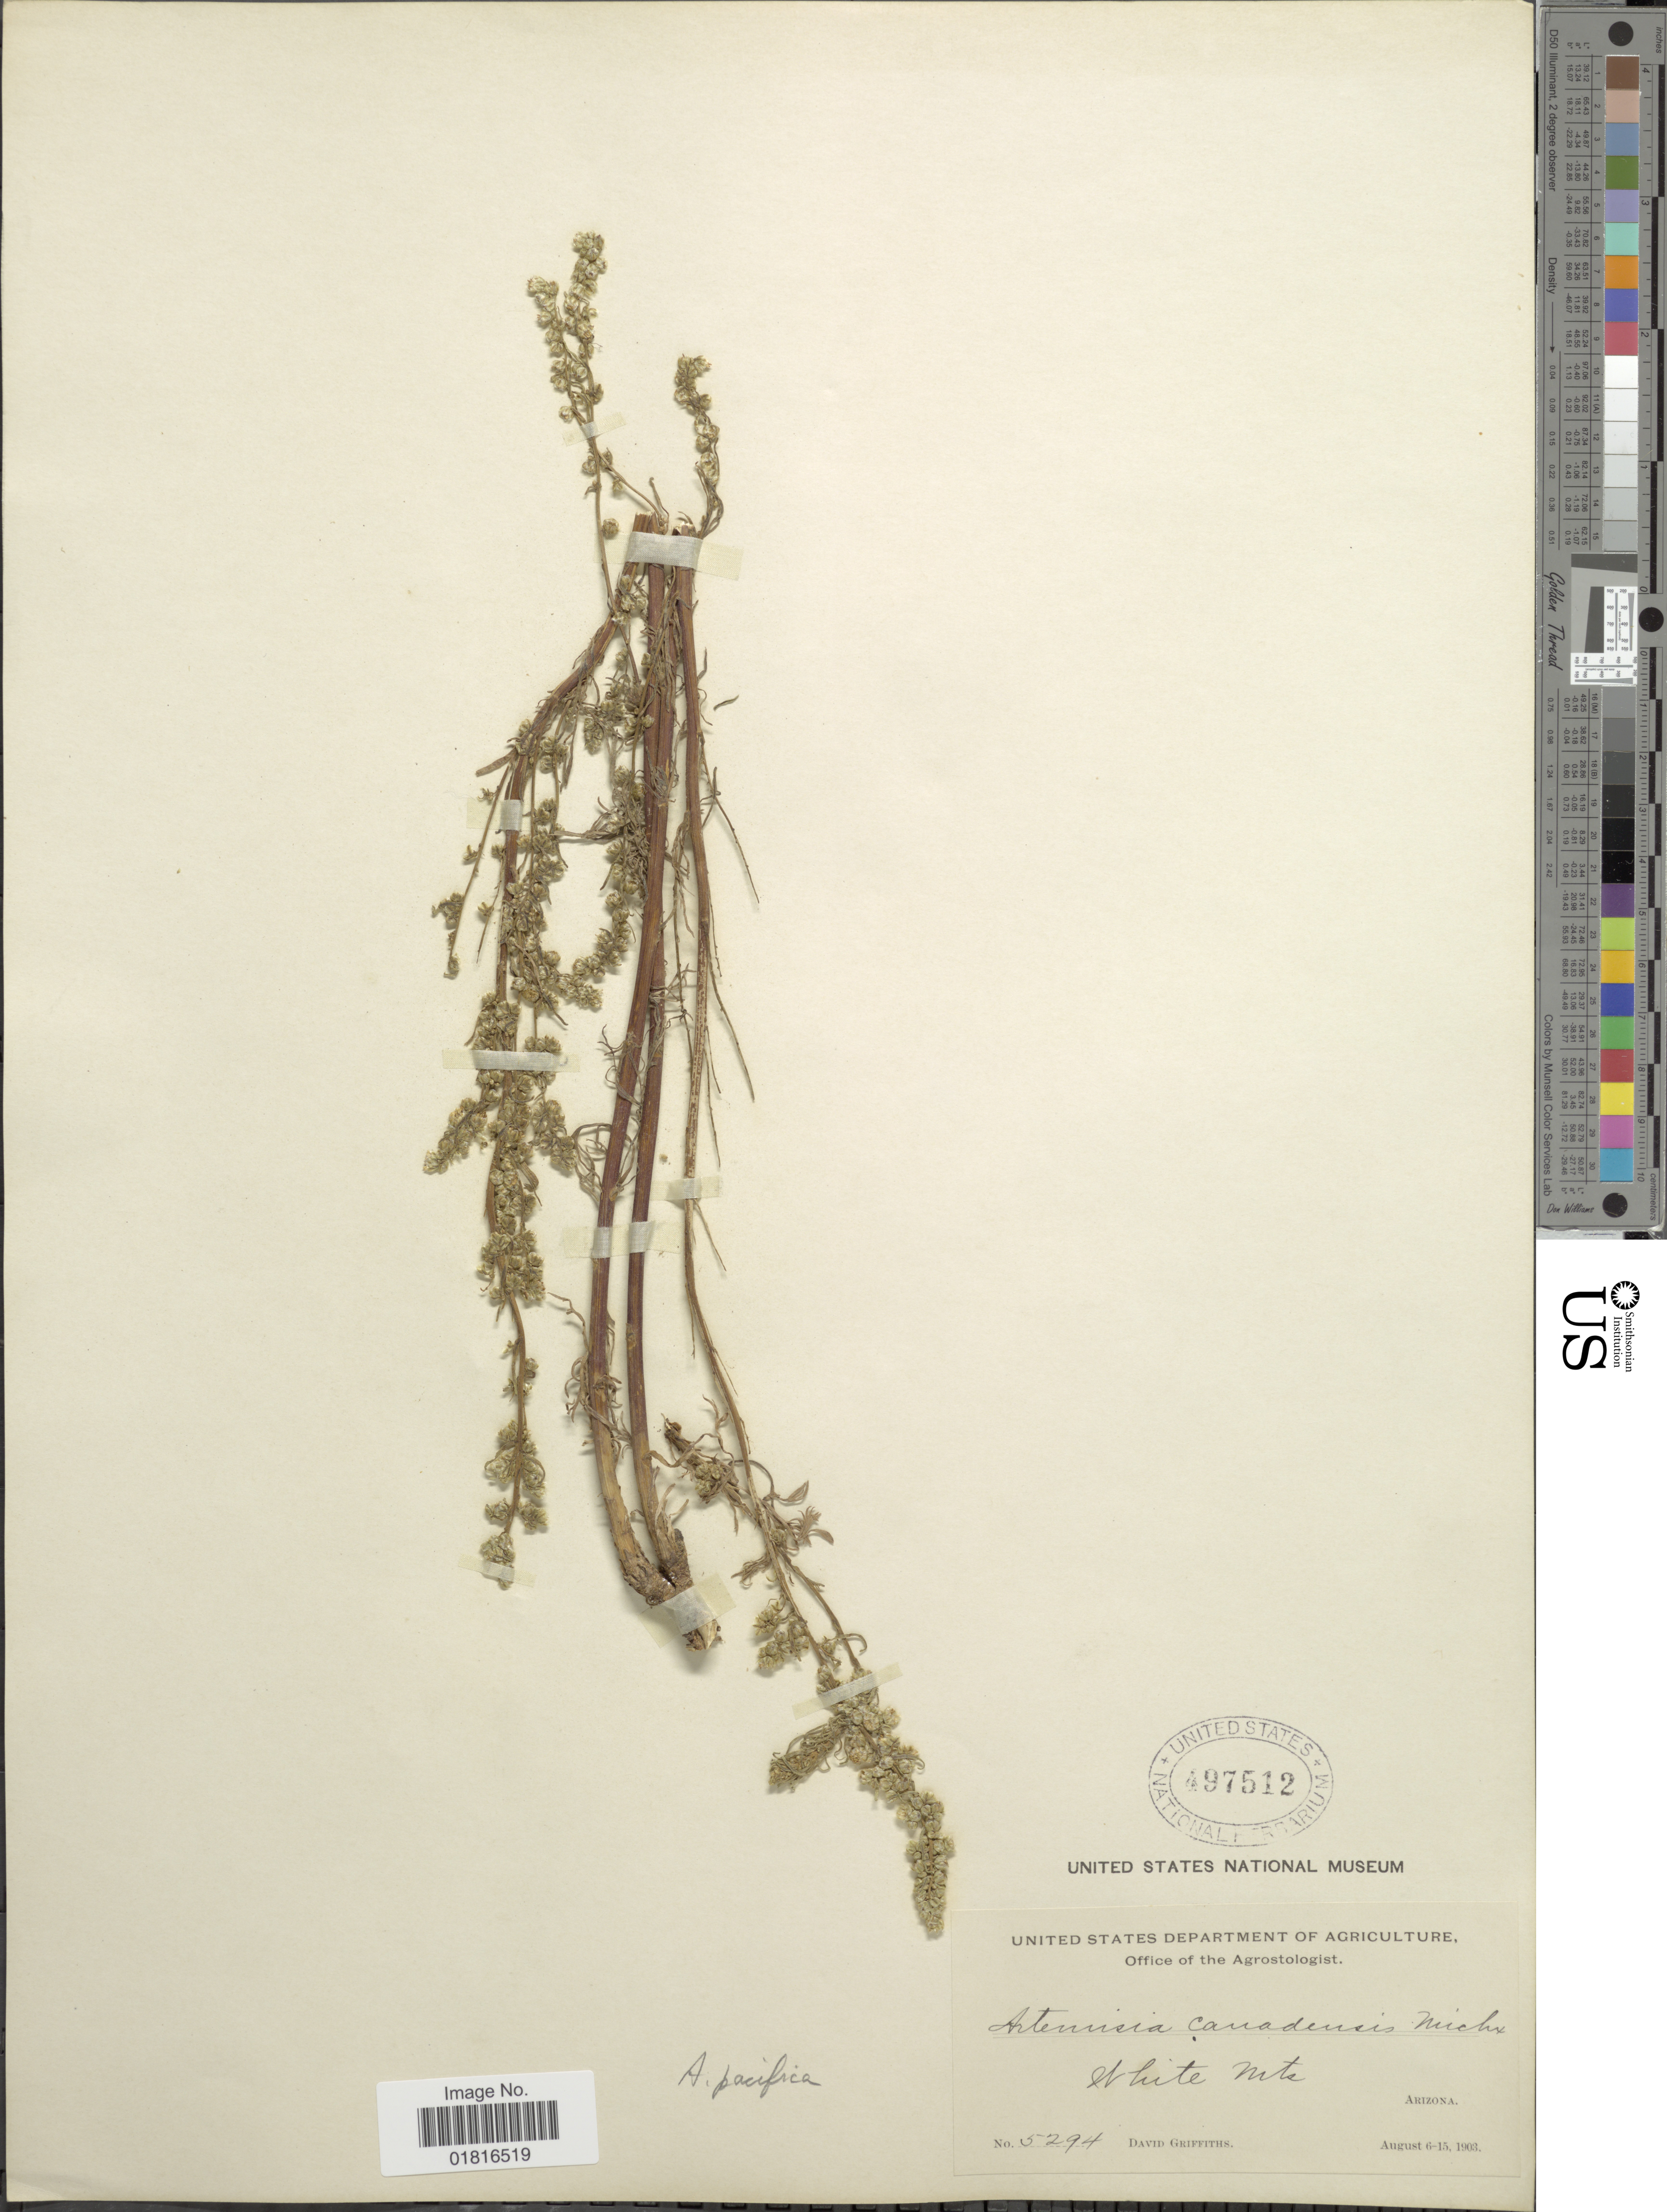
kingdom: Plantae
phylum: Tracheophyta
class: Magnoliopsida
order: Asterales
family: Asteraceae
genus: Artemisia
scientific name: Artemisia pacifica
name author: Nutt.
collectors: D. Griffiths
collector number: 5294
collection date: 1903-08-06/1903-08-15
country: United States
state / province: Arizona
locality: White Mts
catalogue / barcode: US 497512